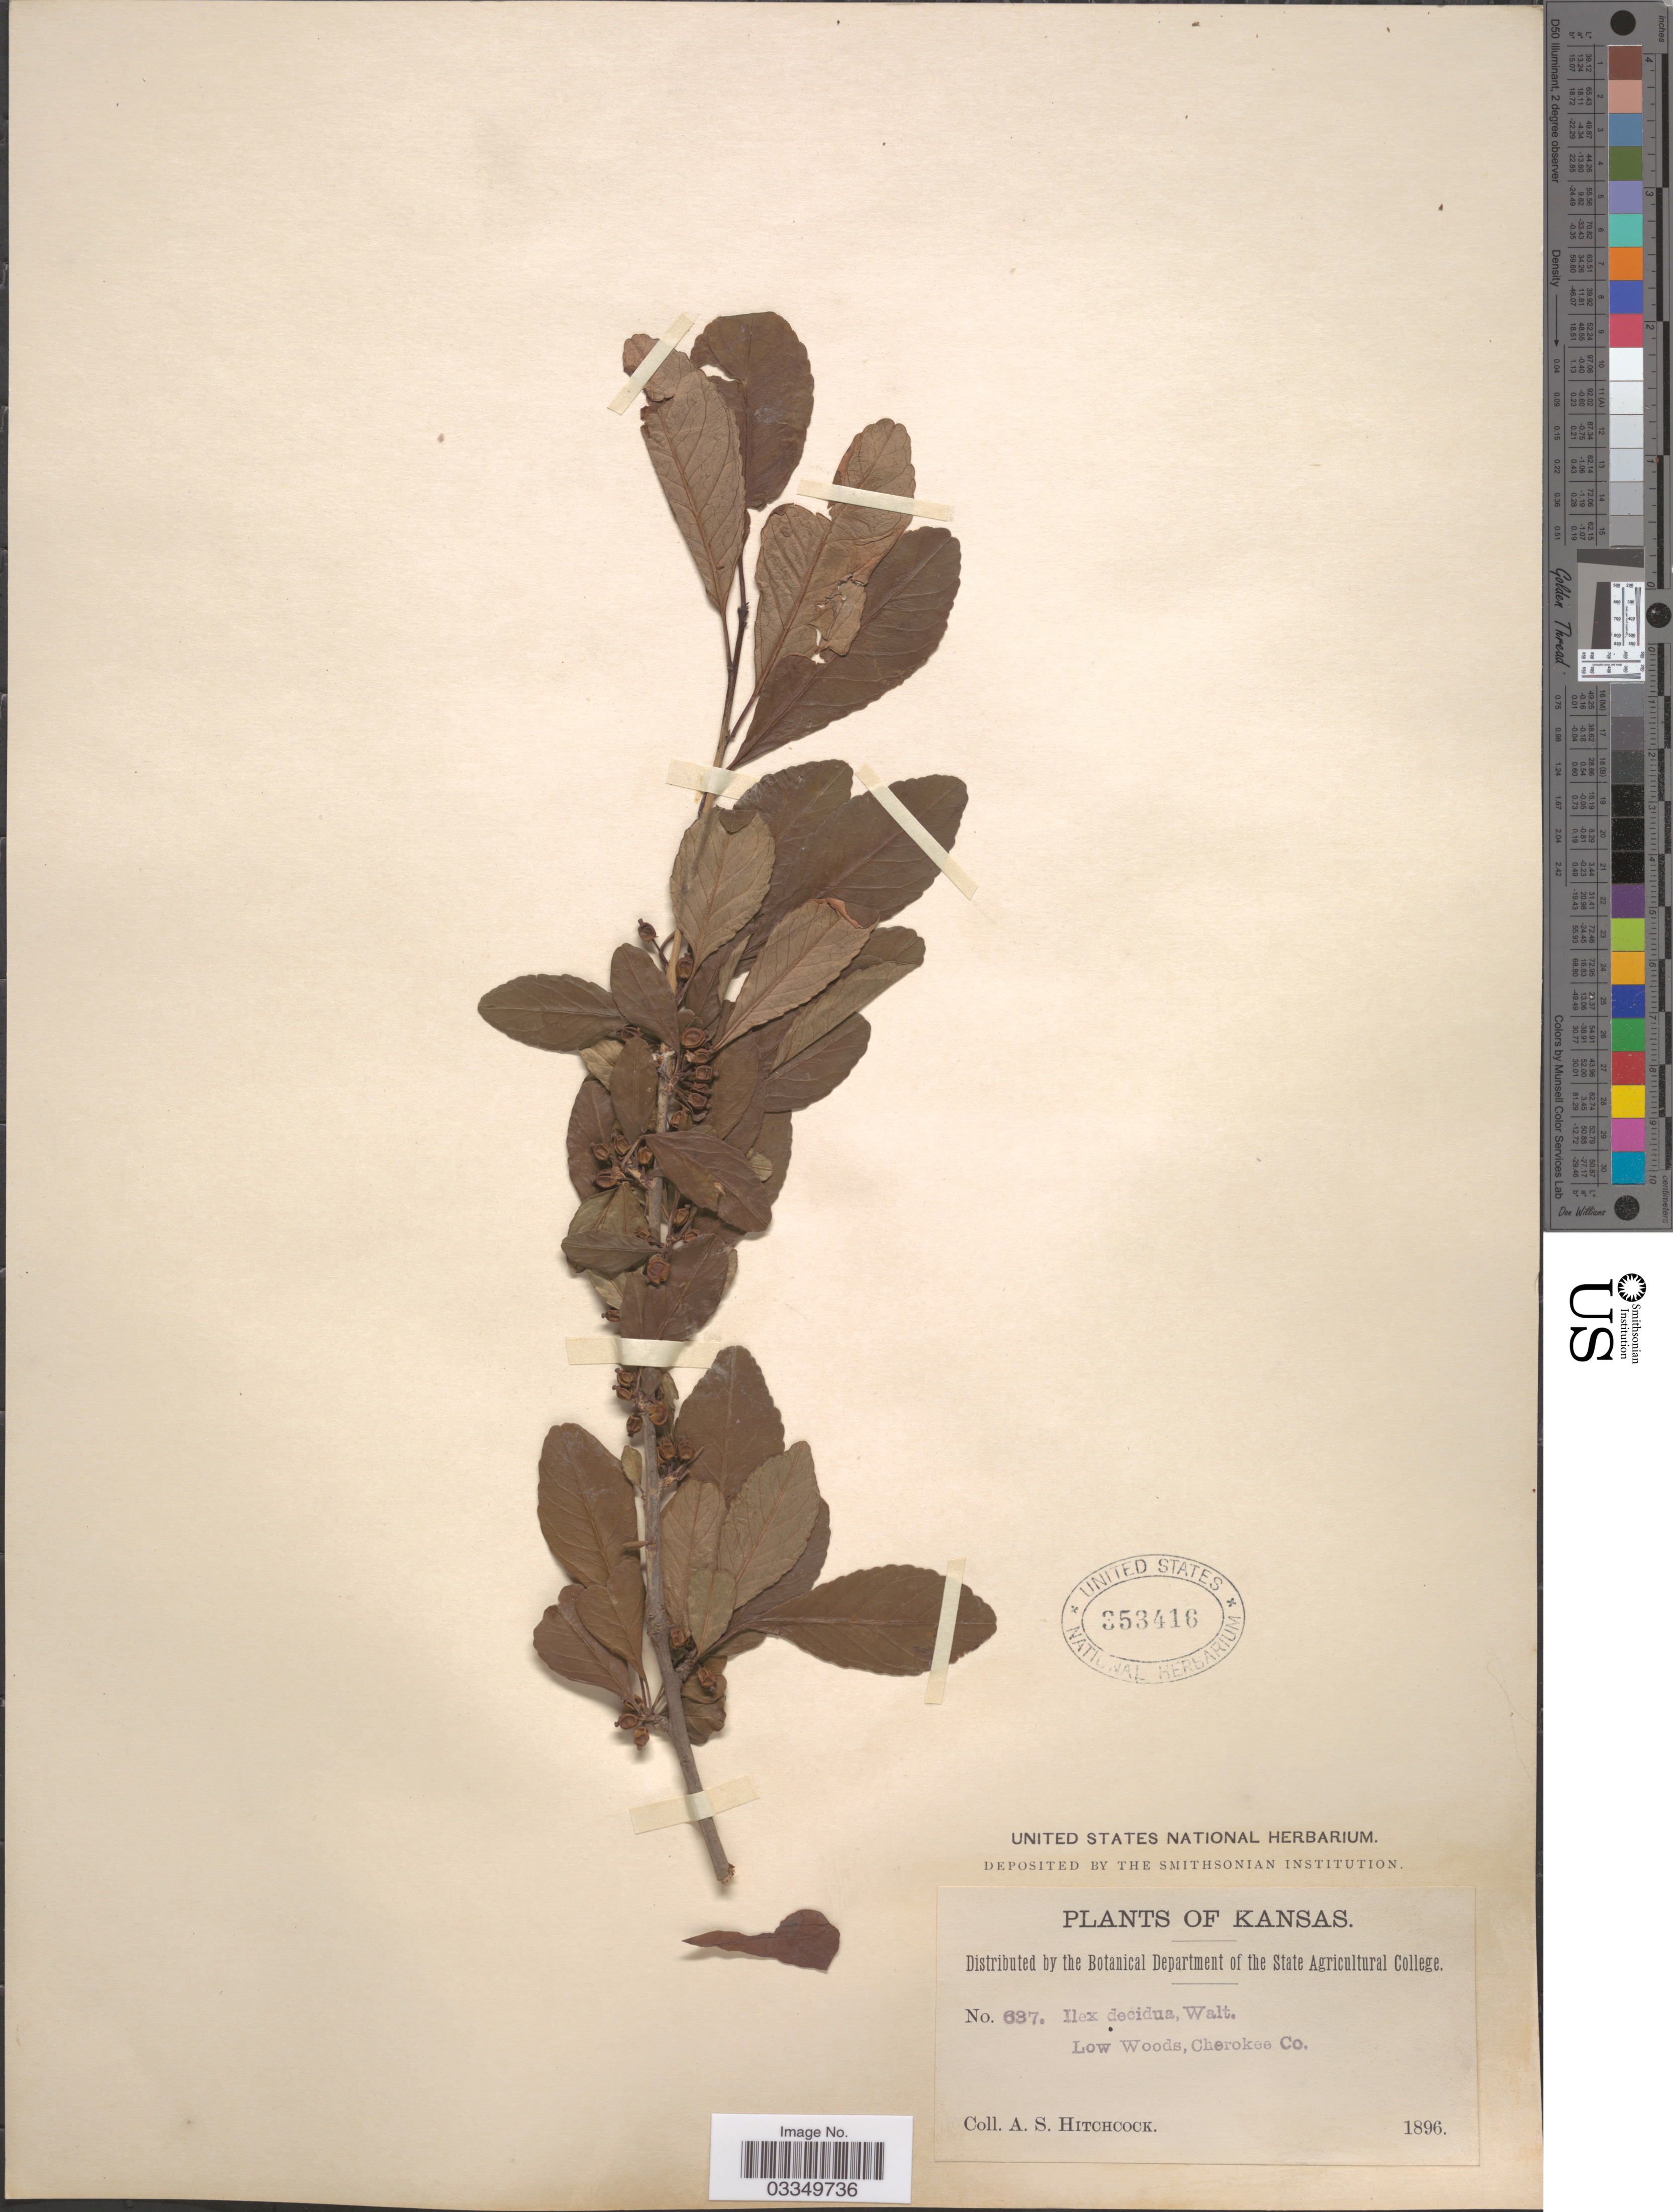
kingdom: Plantae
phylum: Tracheophyta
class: Magnoliopsida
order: Aquifoliales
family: Aquifoliaceae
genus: Ilex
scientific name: Ilex decidua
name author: Walter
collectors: A. S. Hitchcock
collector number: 637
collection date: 1896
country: United States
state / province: Kansas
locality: Low Woods, Cherokee Co.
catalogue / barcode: US 353416